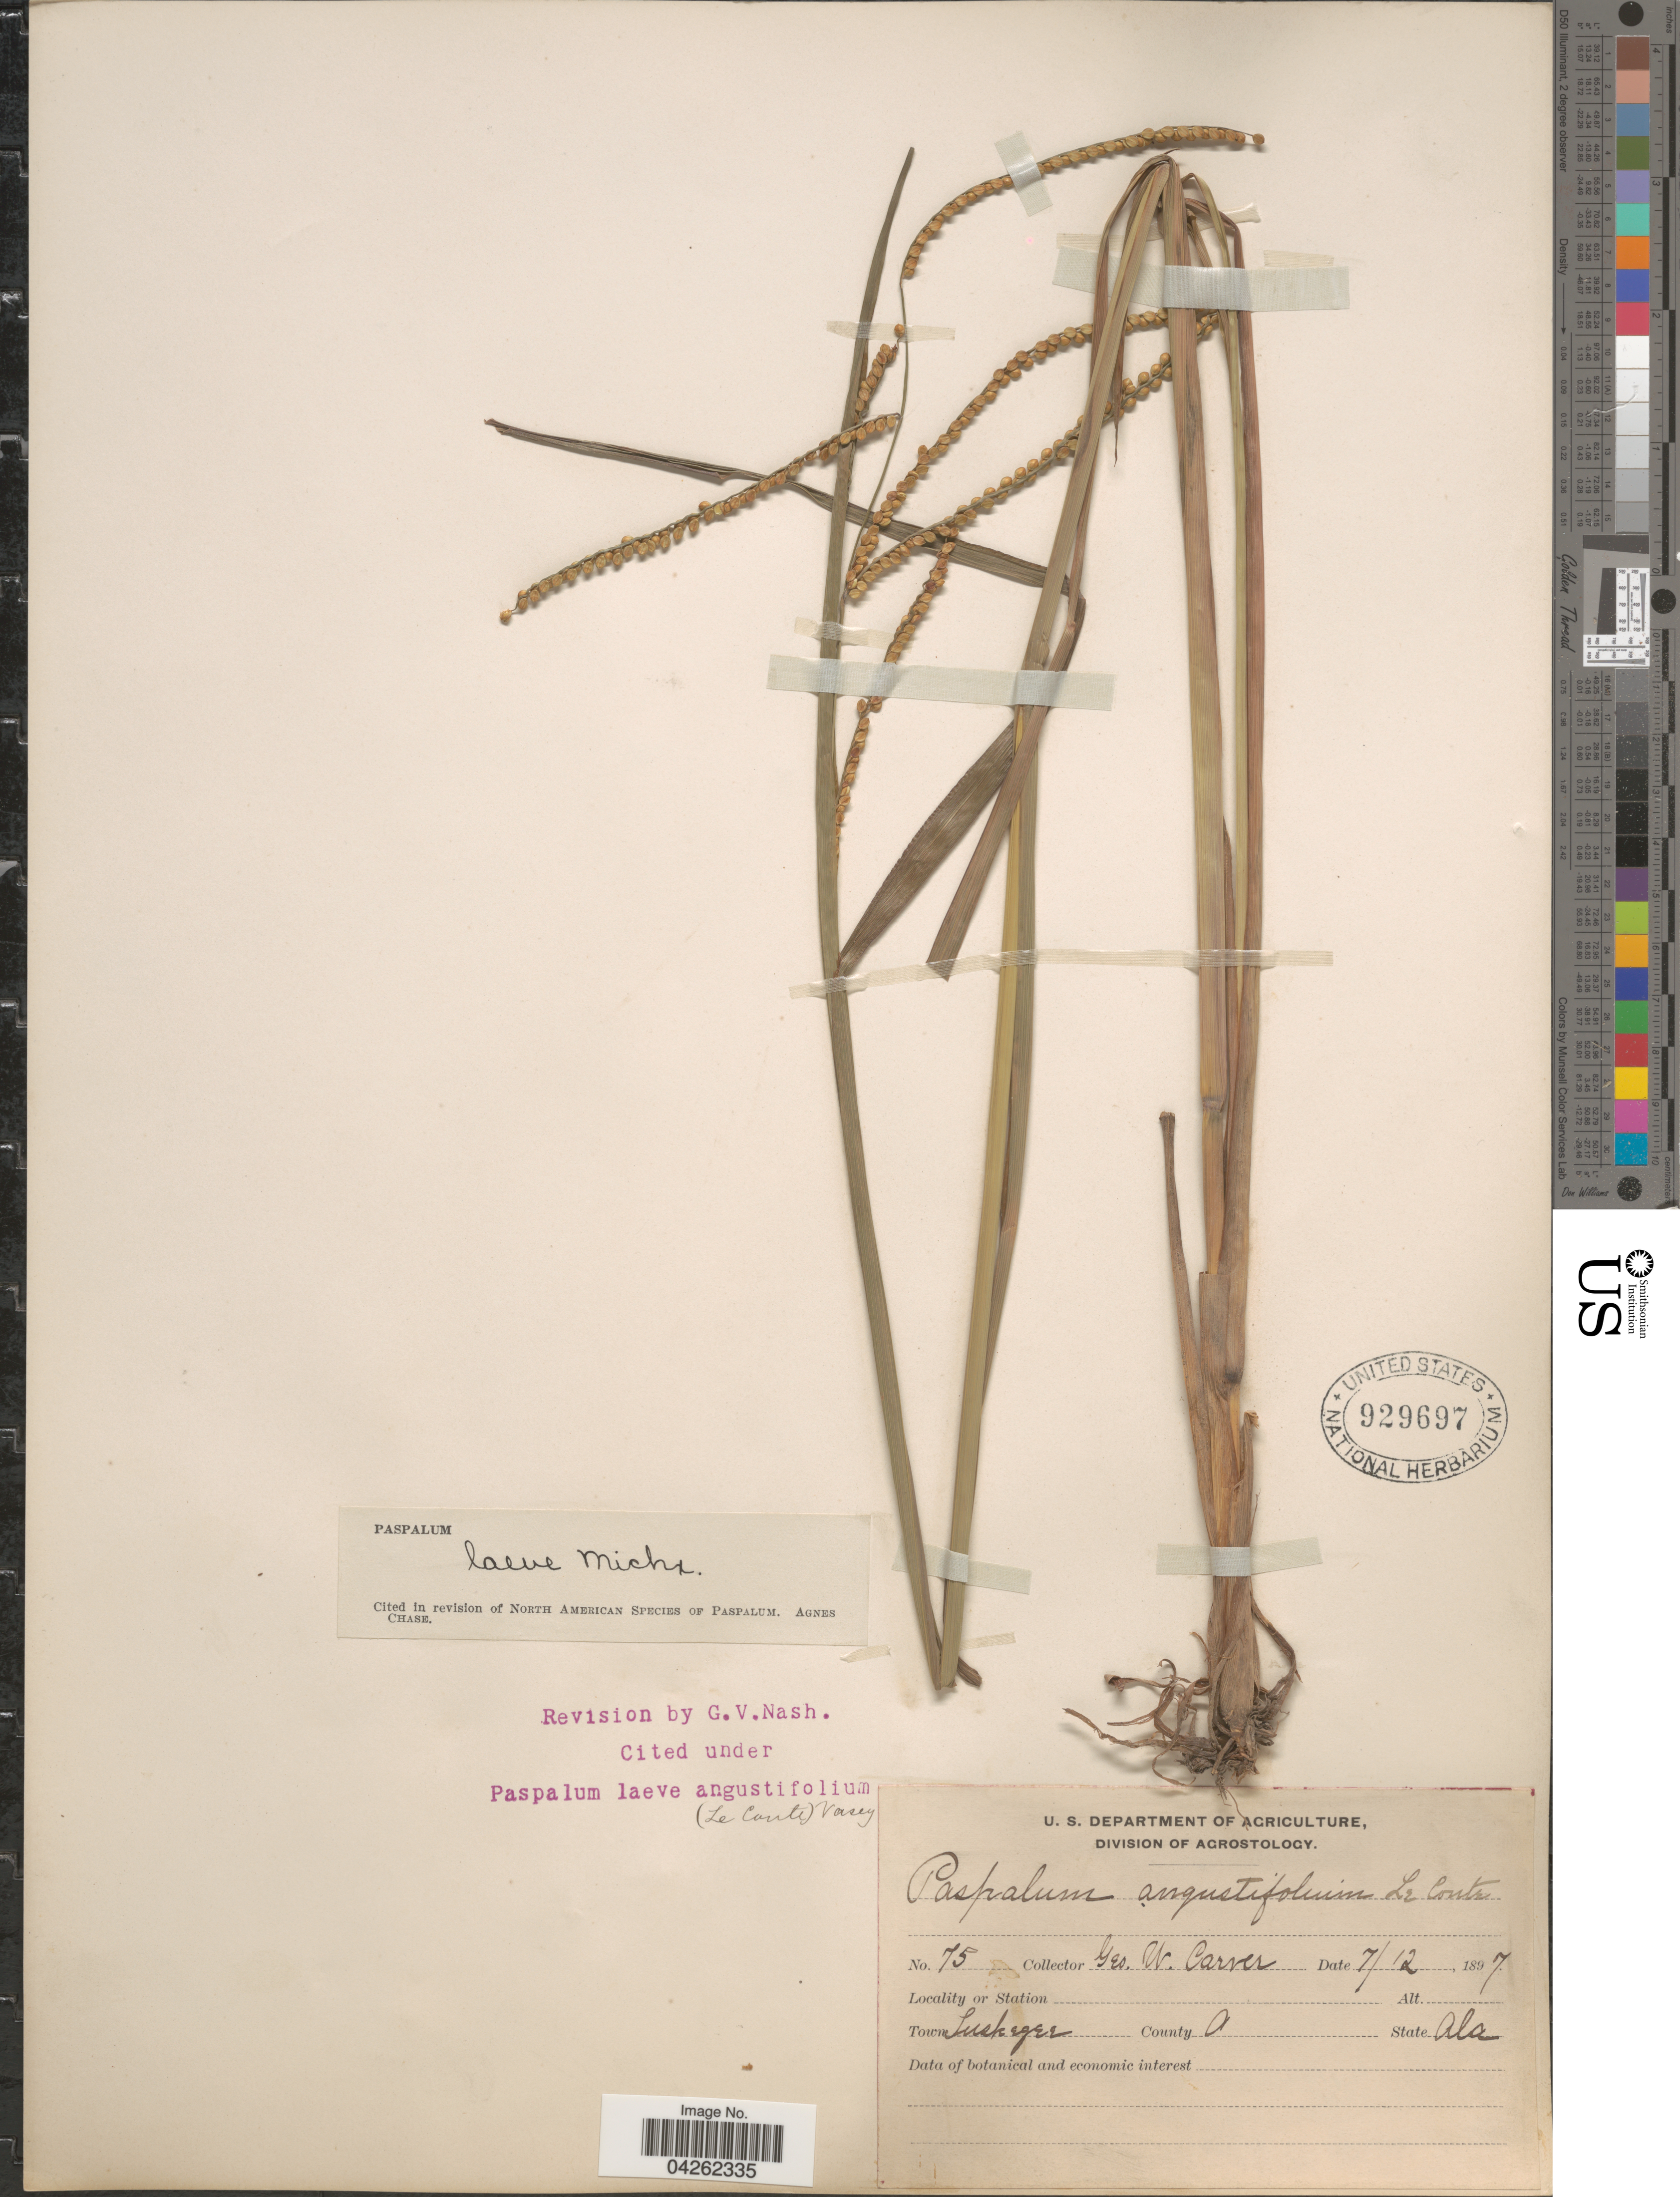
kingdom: Plantae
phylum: Tracheophyta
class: Liliopsida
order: Poales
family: Poaceae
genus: Paspalum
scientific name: Paspalum laeve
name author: Michx.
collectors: G. Carver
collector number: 75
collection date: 1897-07-12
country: United States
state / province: Alabama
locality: Town Tuskegee. County A.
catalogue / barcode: US 929697